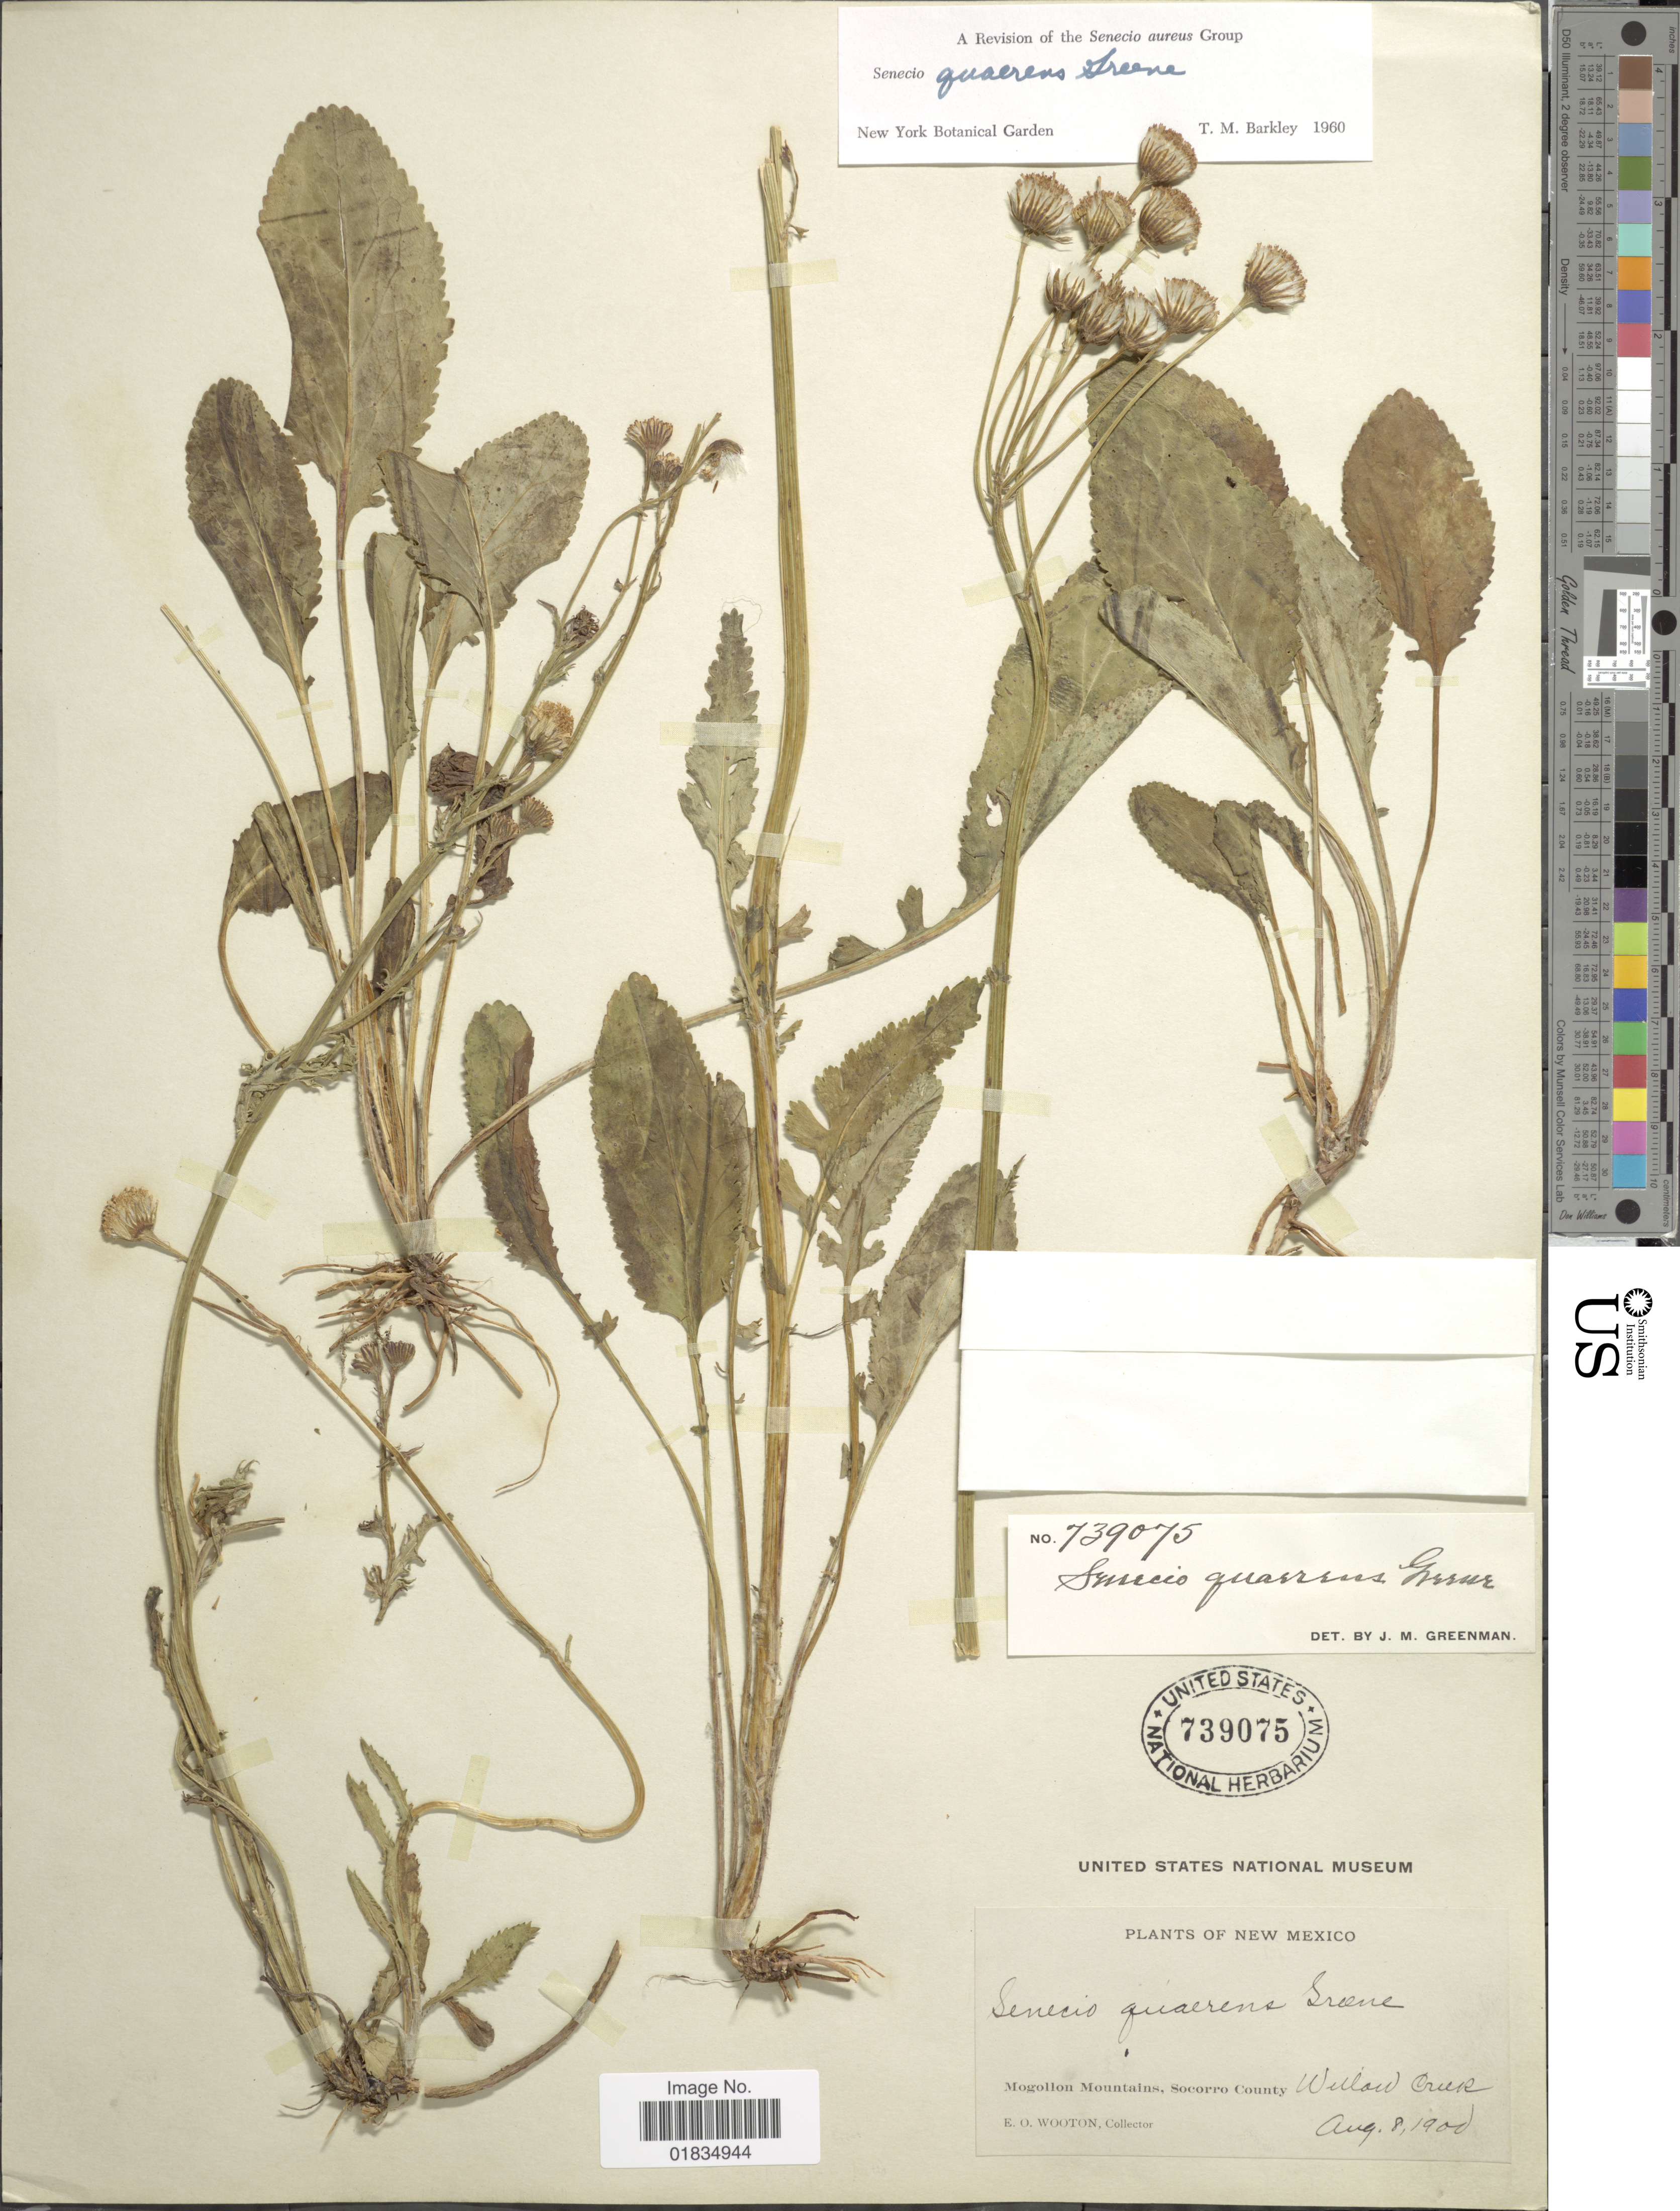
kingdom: Plantae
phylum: Tracheophyta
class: Magnoliopsida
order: Asterales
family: Asteraceae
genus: Packera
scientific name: Packera hartiana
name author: (A. Heller) W.A. Weber & Á. Löve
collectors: E. O. Wooton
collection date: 1900-08-08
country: United States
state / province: New Mexico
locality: Mogollon Mountains, Socorro County, Wellow Creek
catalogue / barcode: US 739075